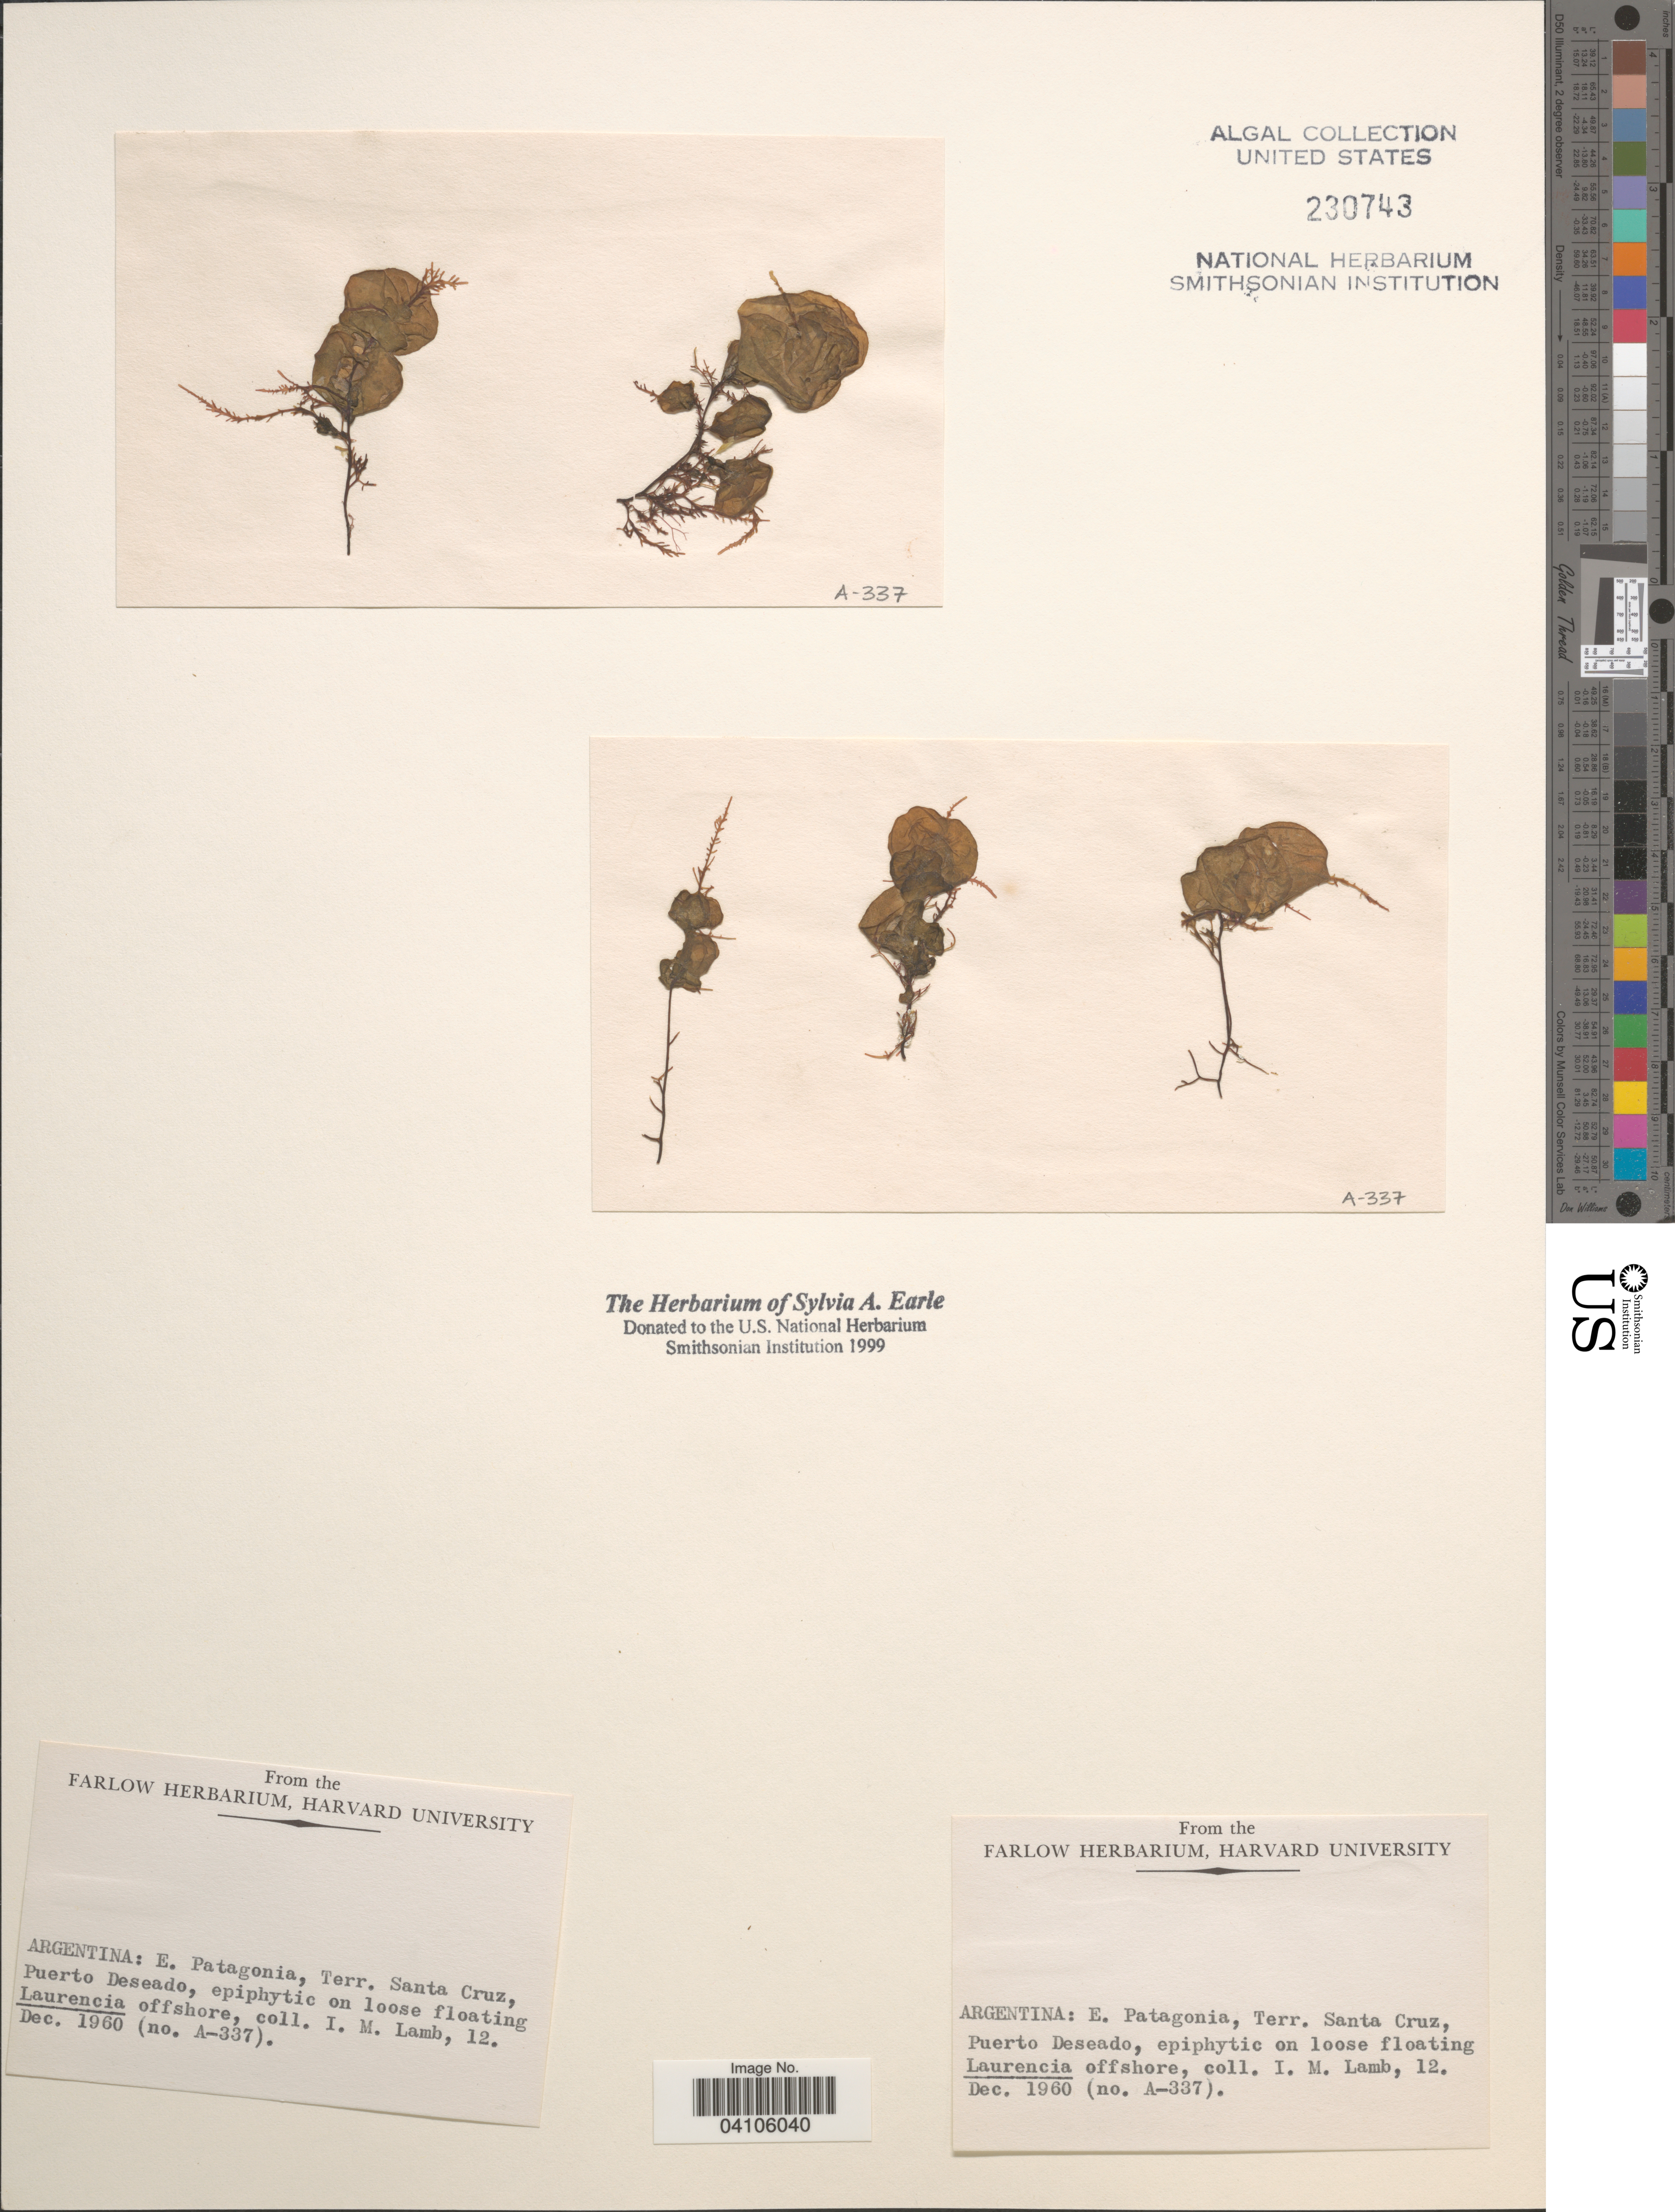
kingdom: Plantae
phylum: Rhodophyta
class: Florideophyceae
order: Ceramiales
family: Rhodomelaceae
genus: Laurencia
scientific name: Laurencia sp.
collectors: I. M. Lamb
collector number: A-337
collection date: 1960-12-12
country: Argentina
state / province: Santa Cruz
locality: E. Patagonia, Terr. Santa Cruz, Puerto Deseado.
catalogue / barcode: US 230743